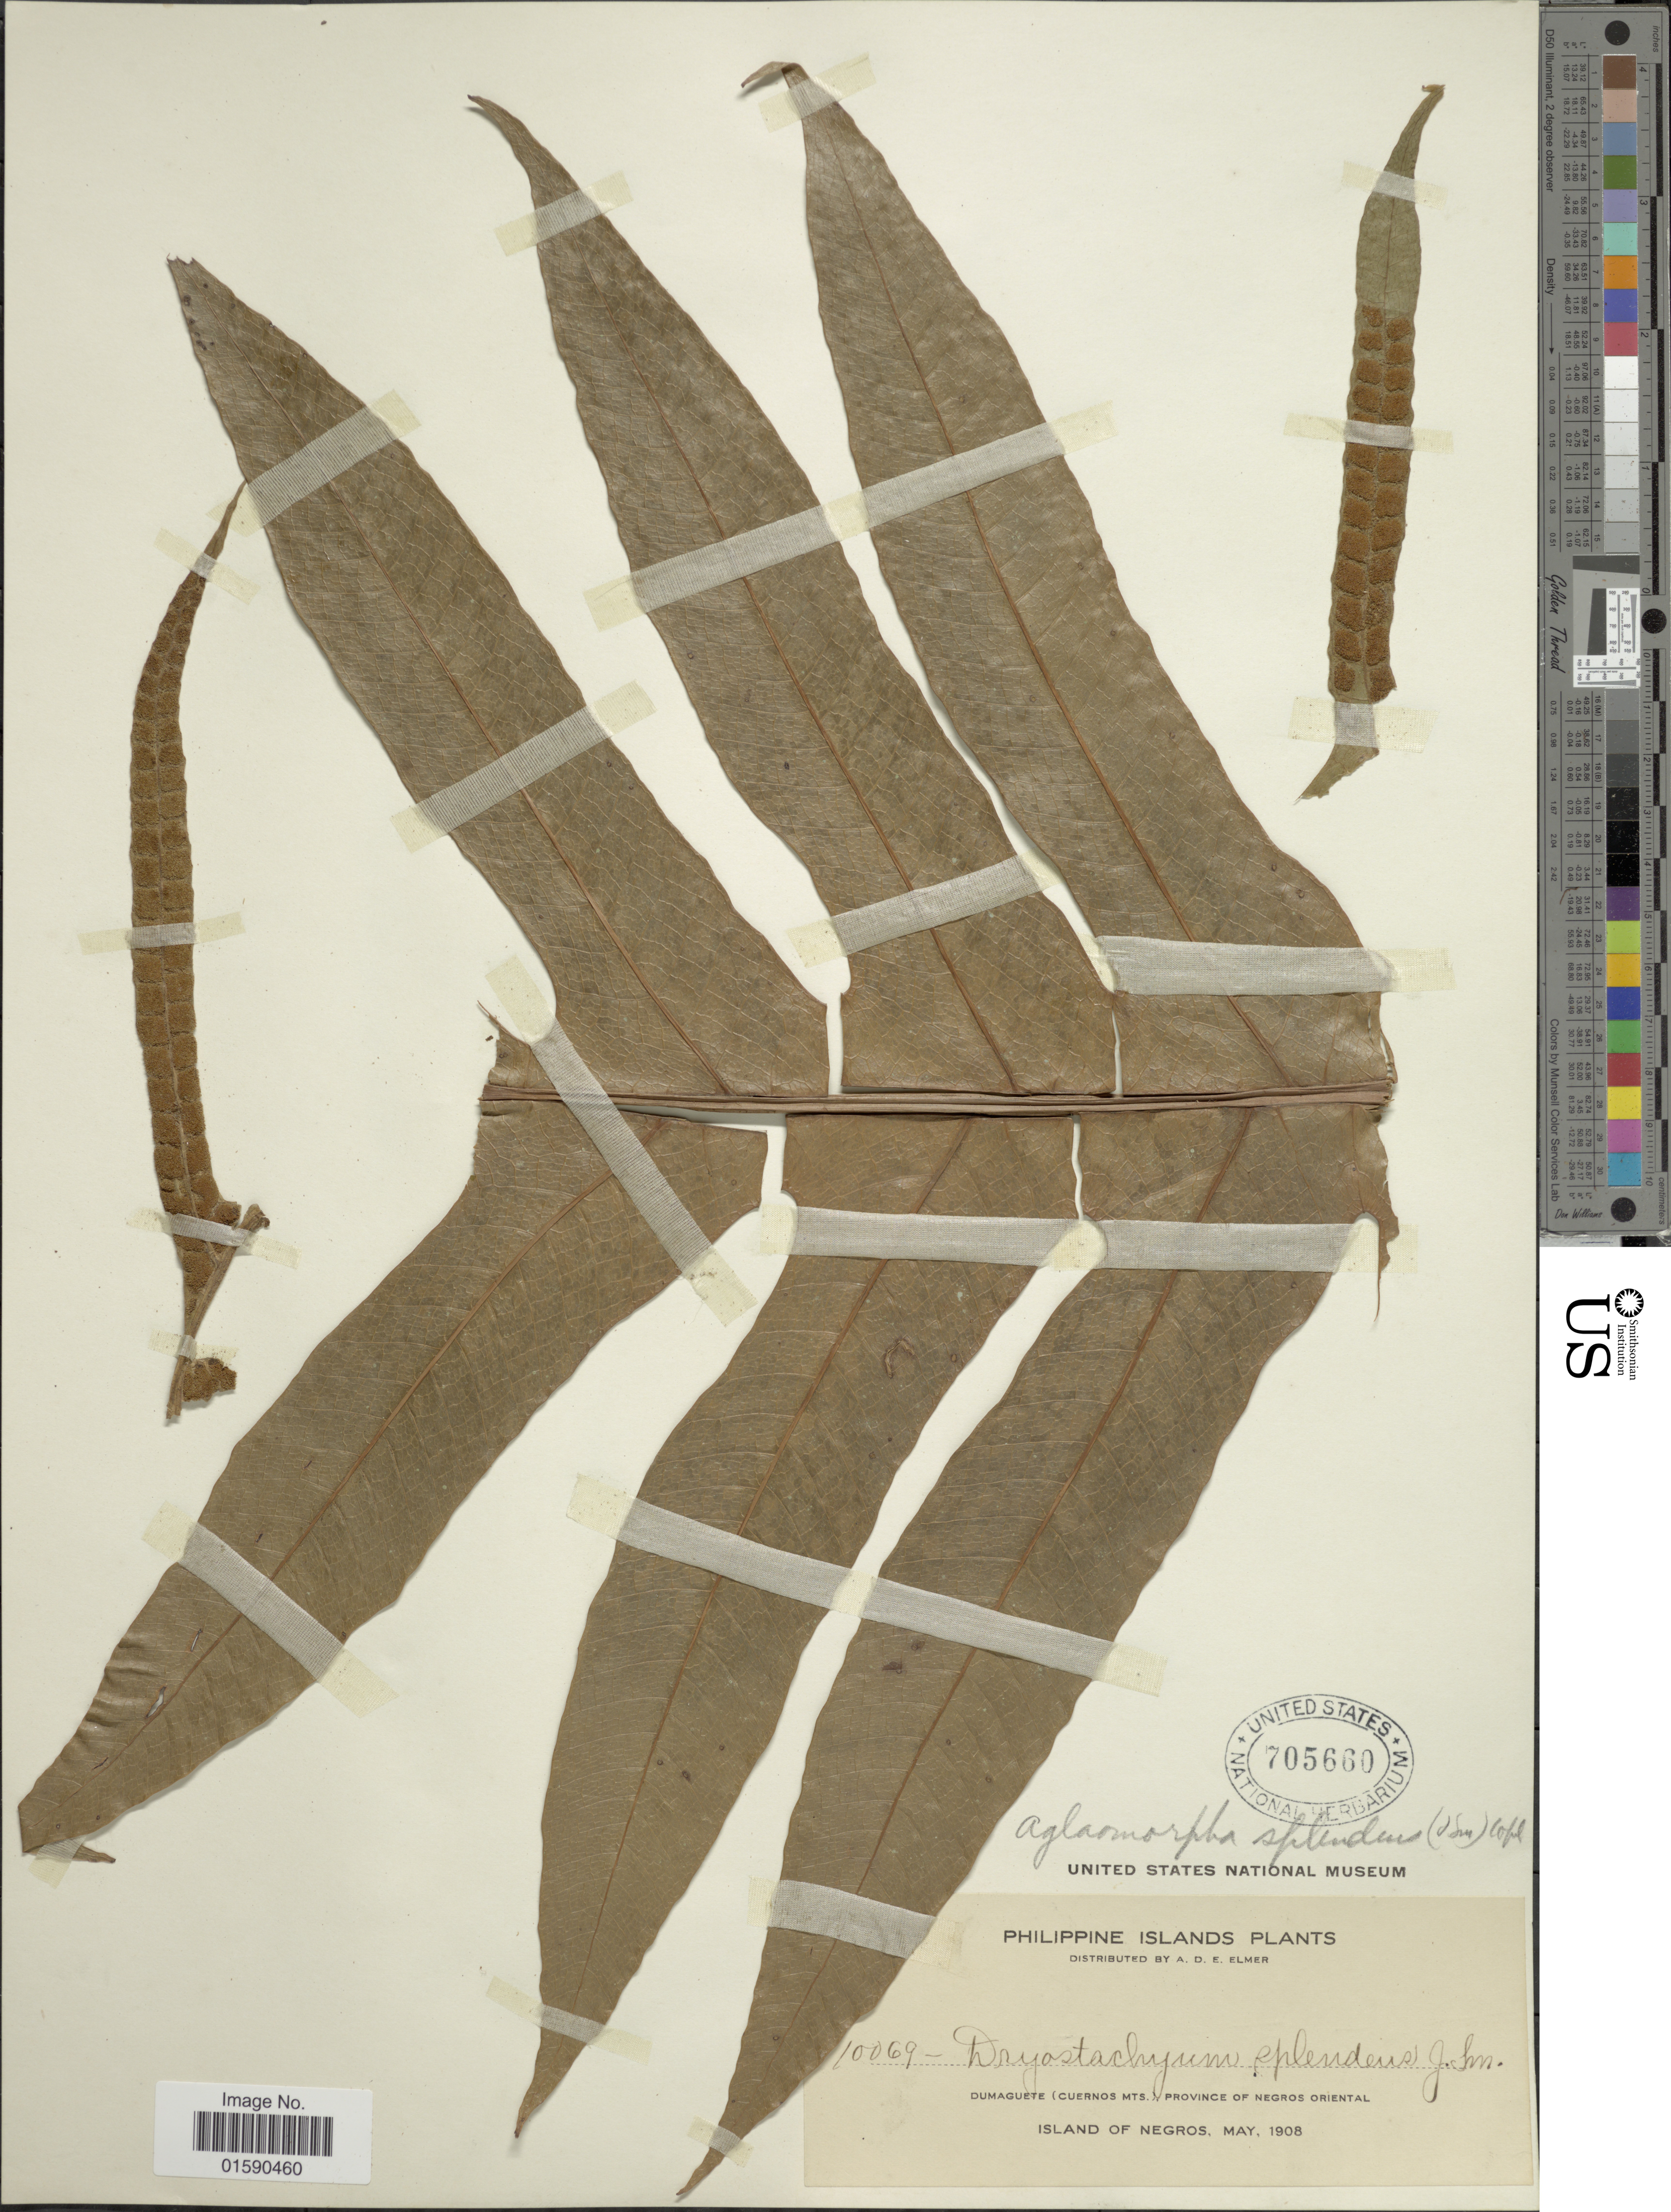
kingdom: Plantae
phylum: Tracheophyta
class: Polypodiopsida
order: Polypodiales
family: Polypodiaceae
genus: Aglaomorpha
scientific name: Aglaomorpha splendens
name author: (J. Sm.) Copel.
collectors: A. D. E. Elmer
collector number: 10069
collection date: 1908-05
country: Philippines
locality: Dumaguete (Cuernos Mts.) Province of Negros Oriental. Island of Negros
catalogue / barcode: US 705660